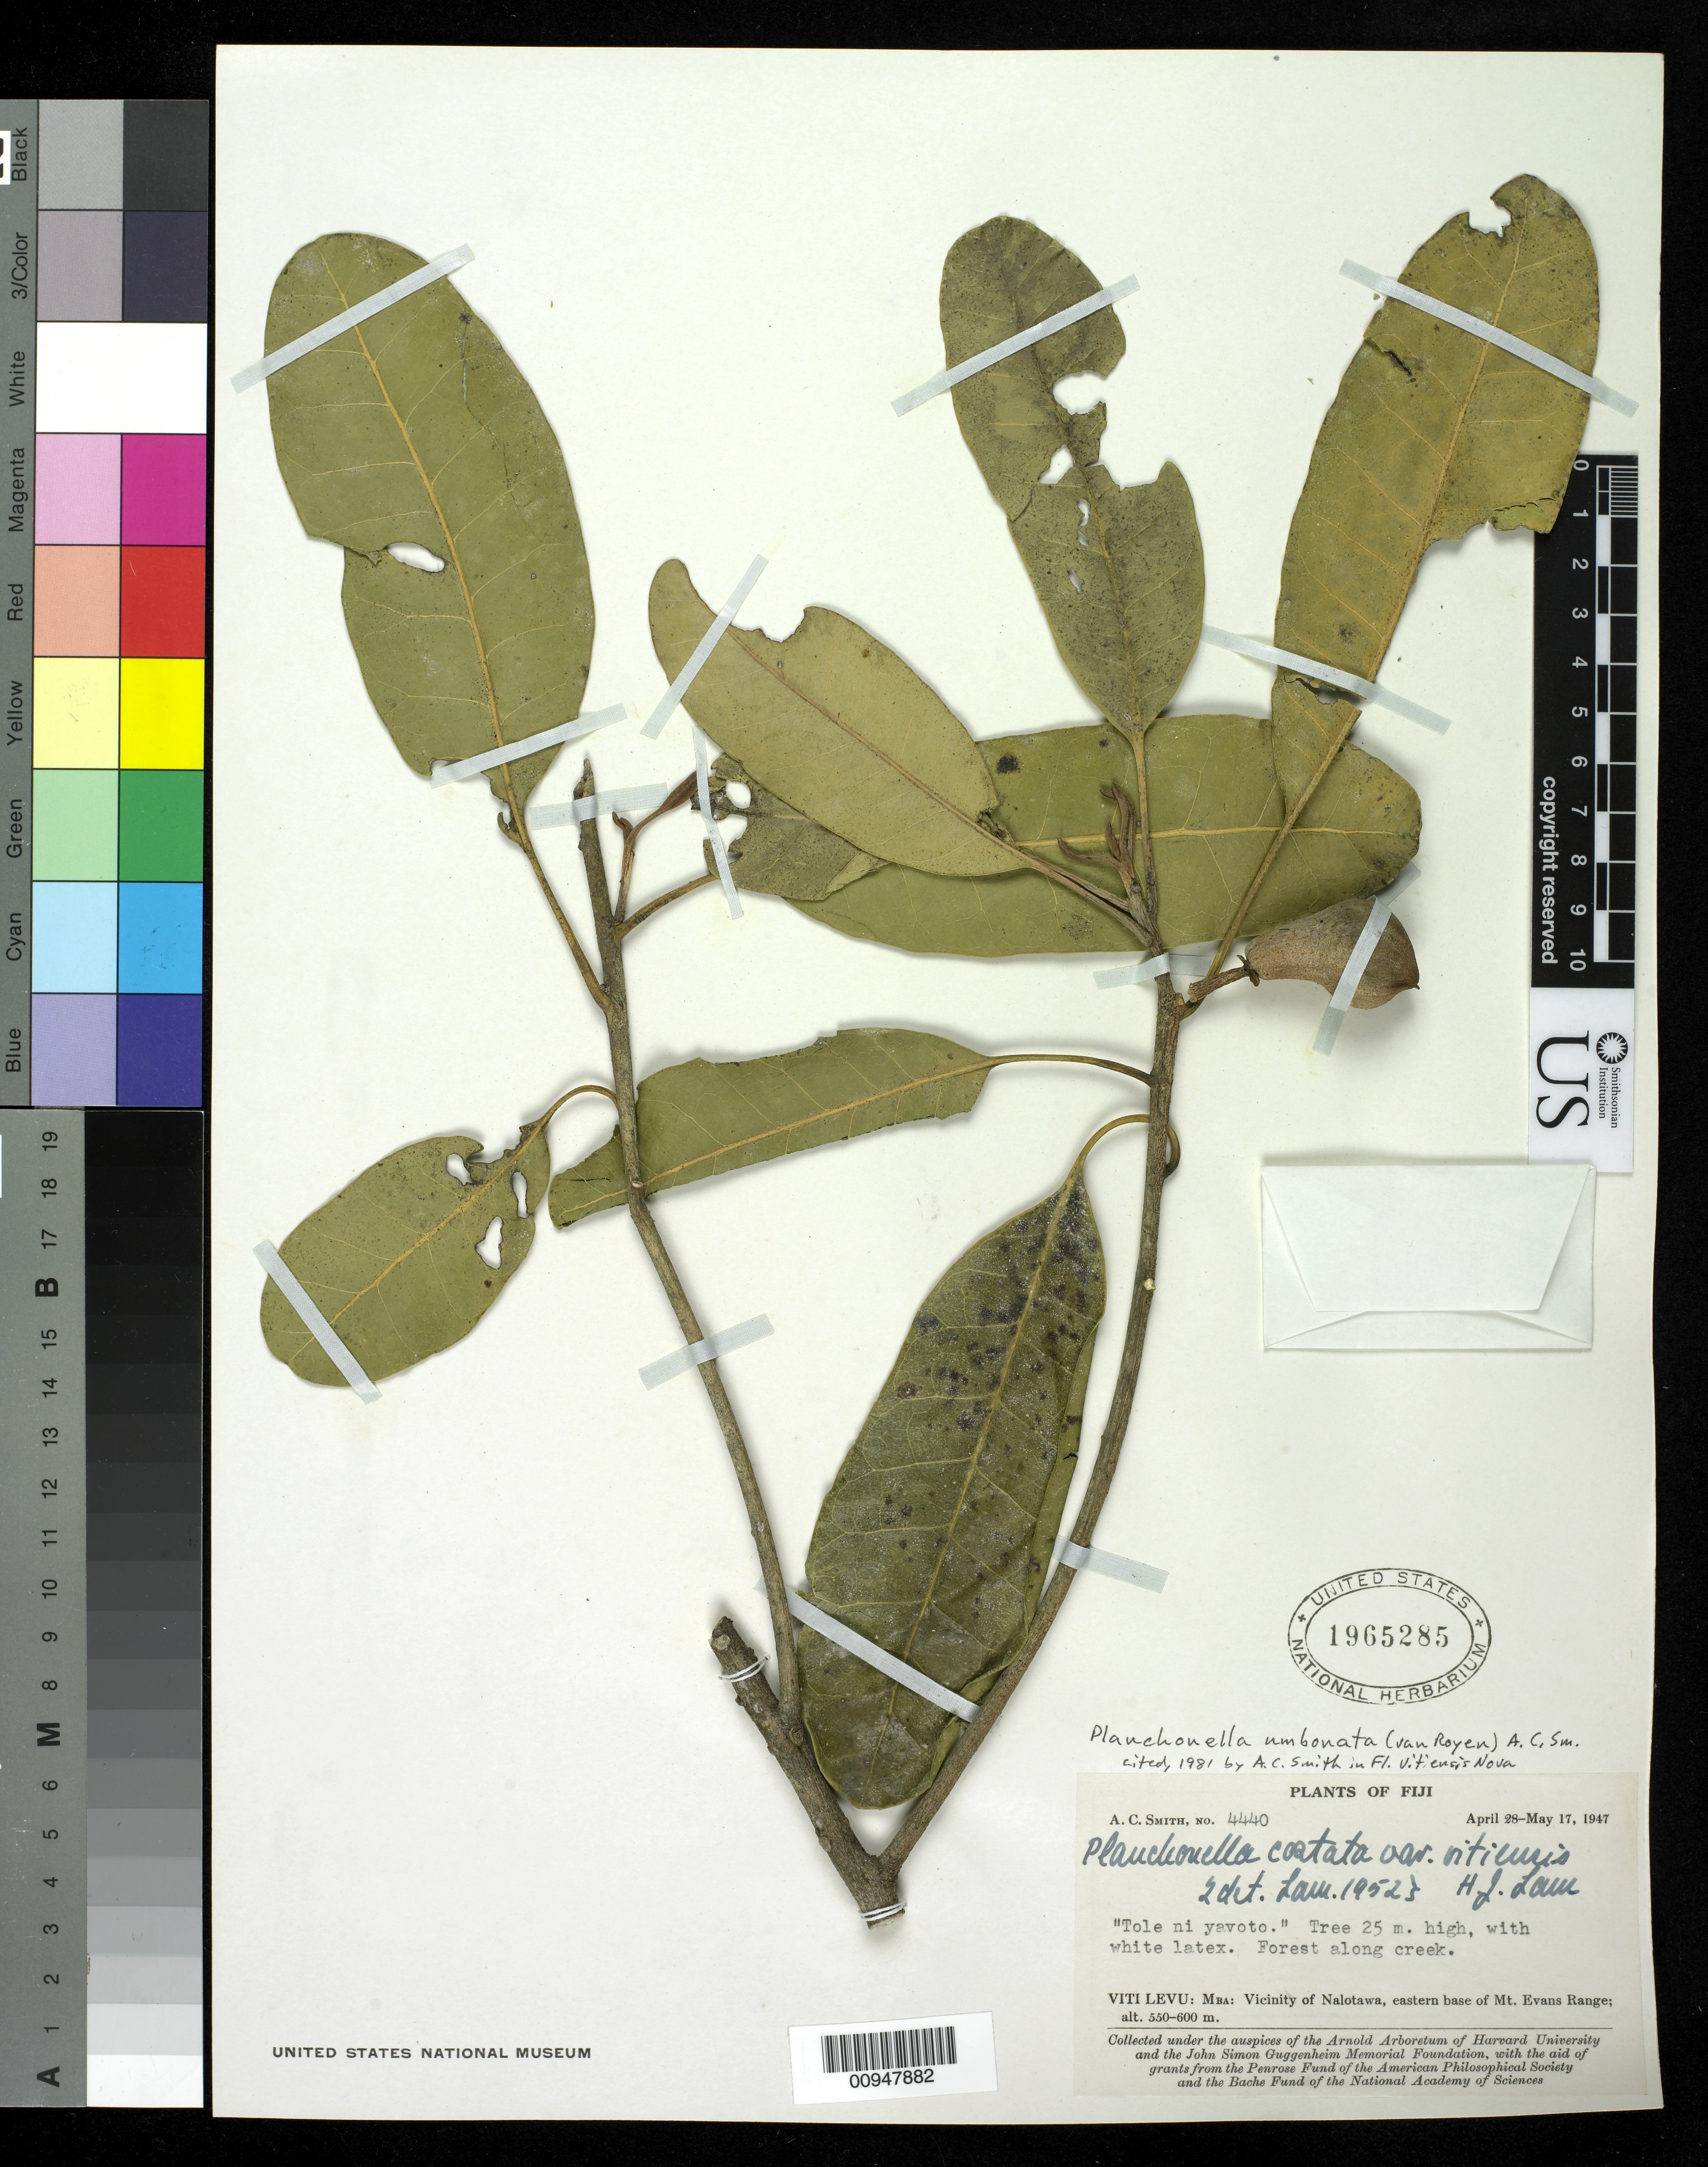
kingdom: Plantae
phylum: Tracheophyta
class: Magnoliopsida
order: Ericales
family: Sapotaceae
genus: Planchonella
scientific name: Planchonella umbonata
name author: (P. Royen) A.C. Sm.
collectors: C. A. Smith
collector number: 4440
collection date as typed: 28 Apr 1947 to 17 May 1947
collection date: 1947-04-28/1947-05-17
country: Fiji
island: Viti Levu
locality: Forest along creek, vicinity of Nalotawa, E. base of Mt. Evans range.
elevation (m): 550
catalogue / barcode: US 1965285